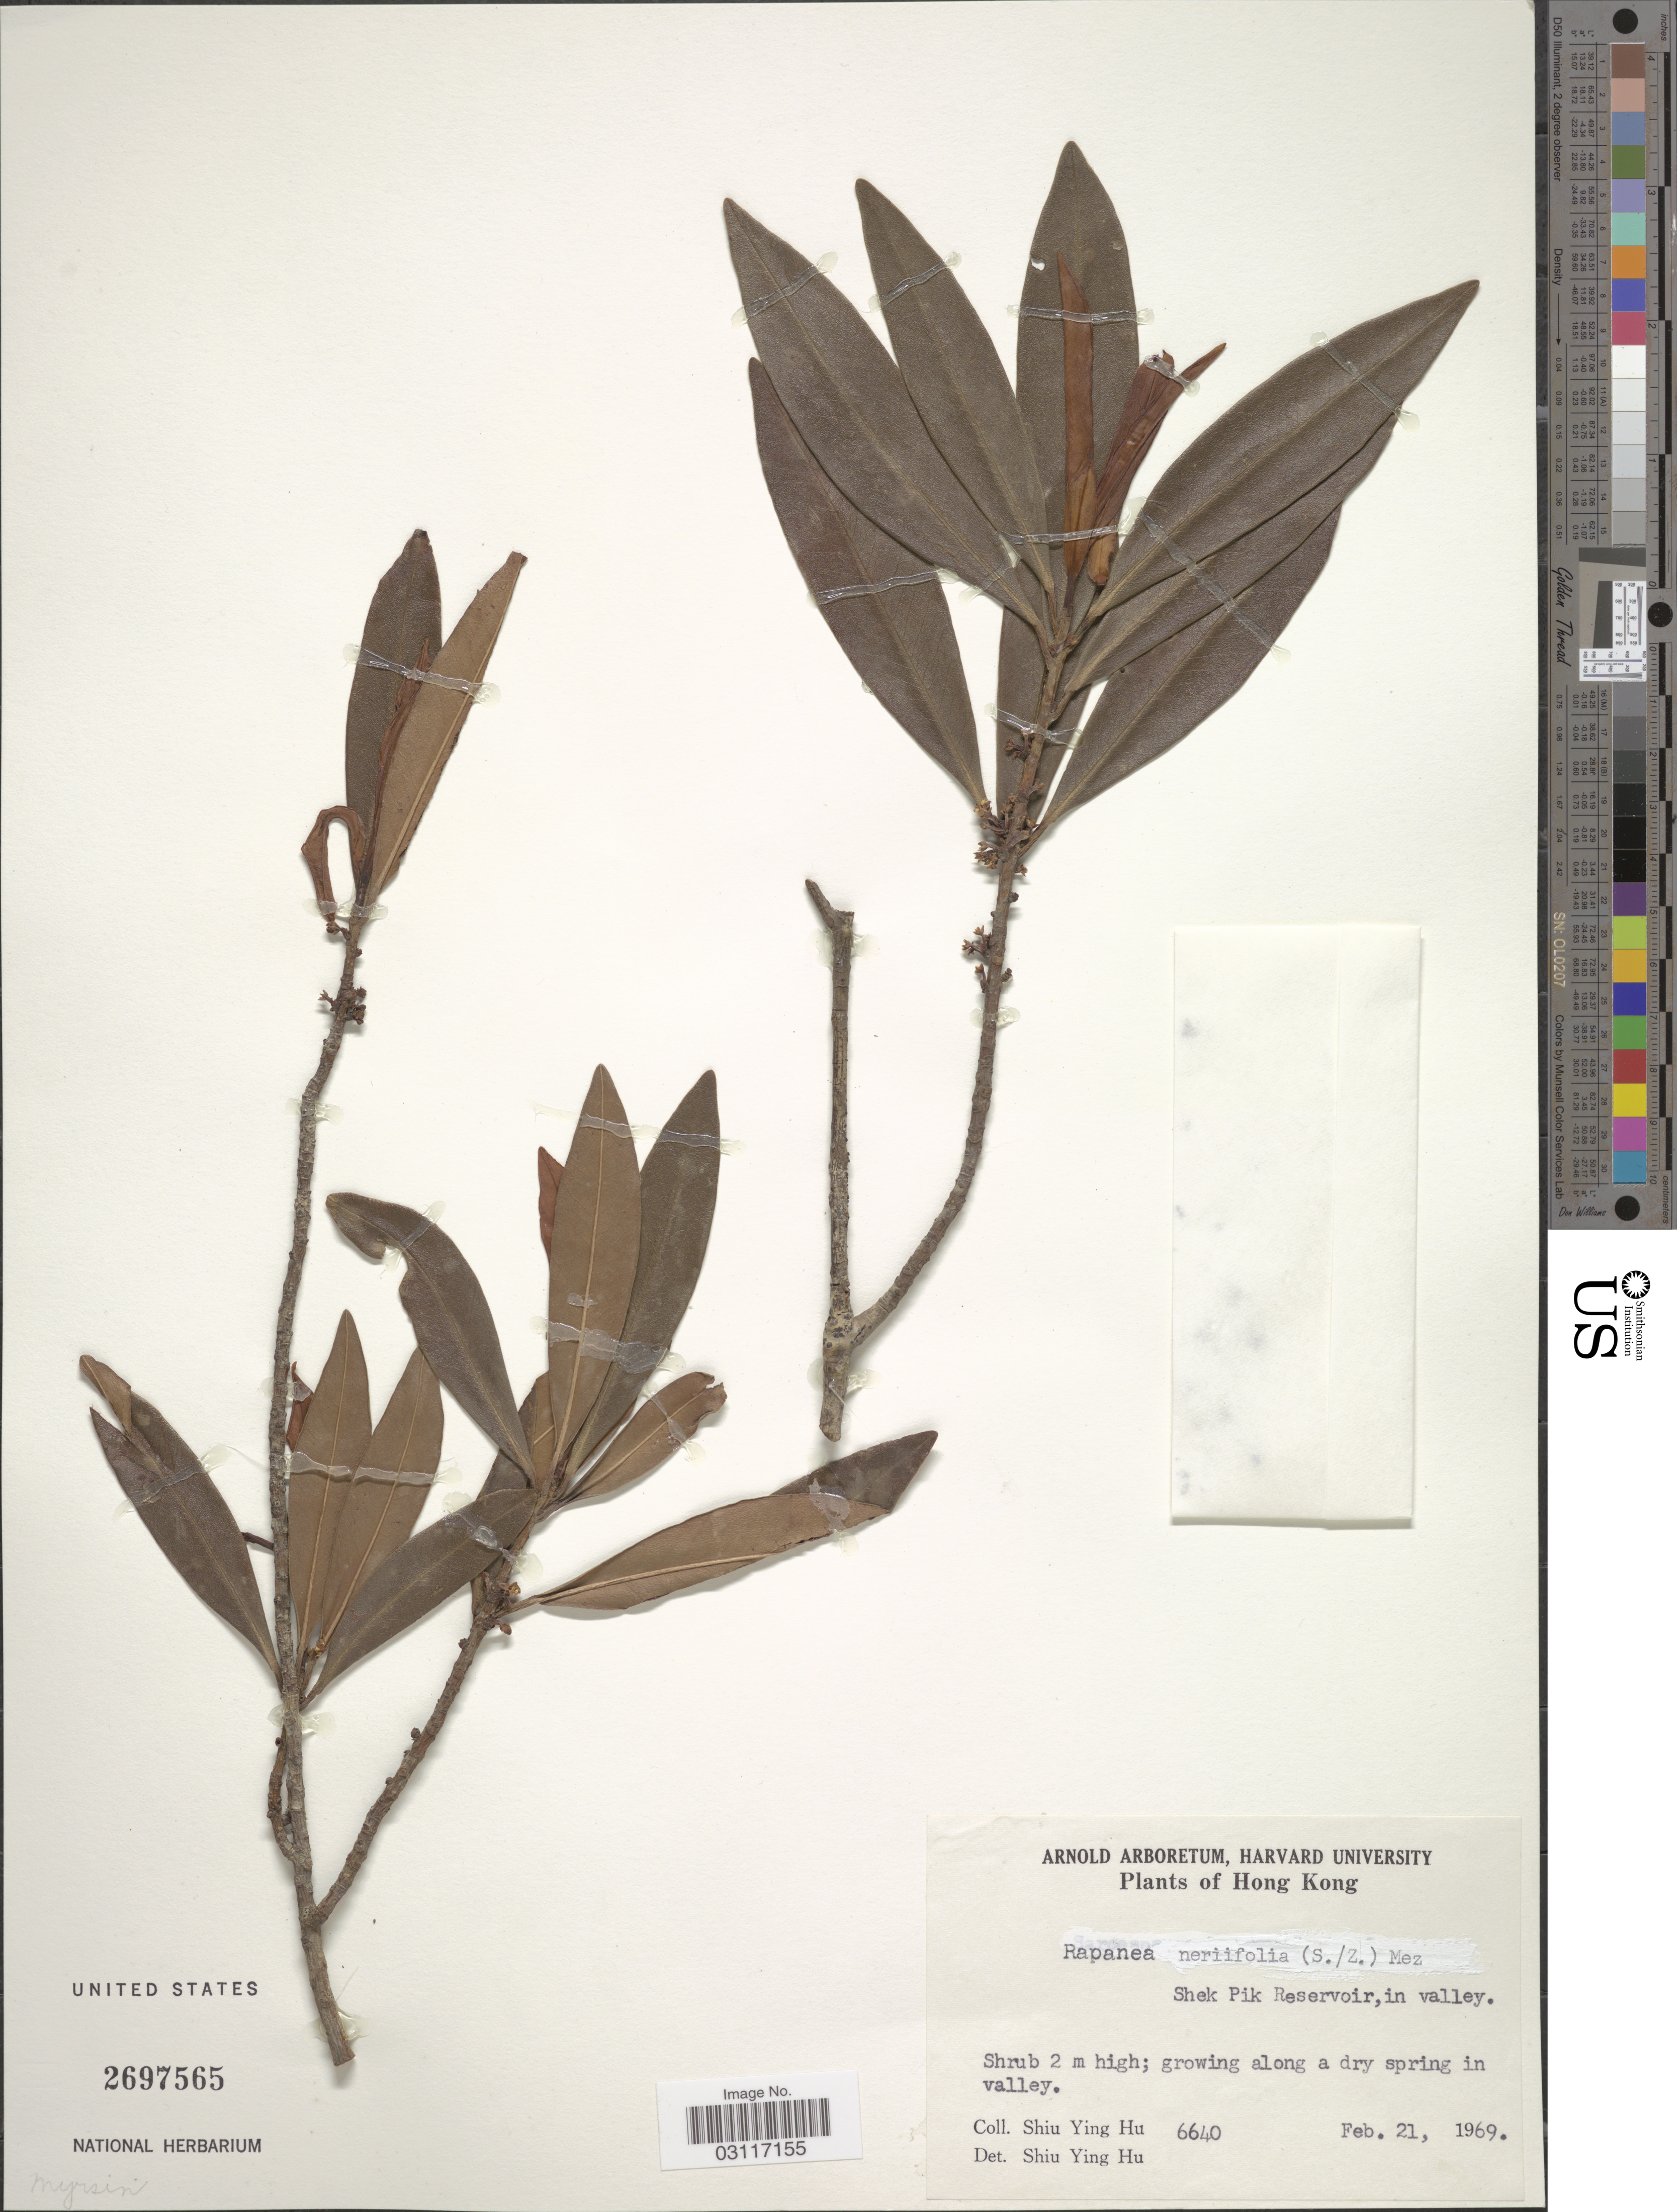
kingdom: Plantae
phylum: Tracheophyta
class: Magnoliopsida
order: Ericales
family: Primulaceae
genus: Myrsine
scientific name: Myrsine seguinii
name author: H. Lév.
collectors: S. Y. Hu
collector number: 6640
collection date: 1969-02-21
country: China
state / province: Hong Kong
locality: Shek Pik Reservoir, in valley.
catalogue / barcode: US 2697565